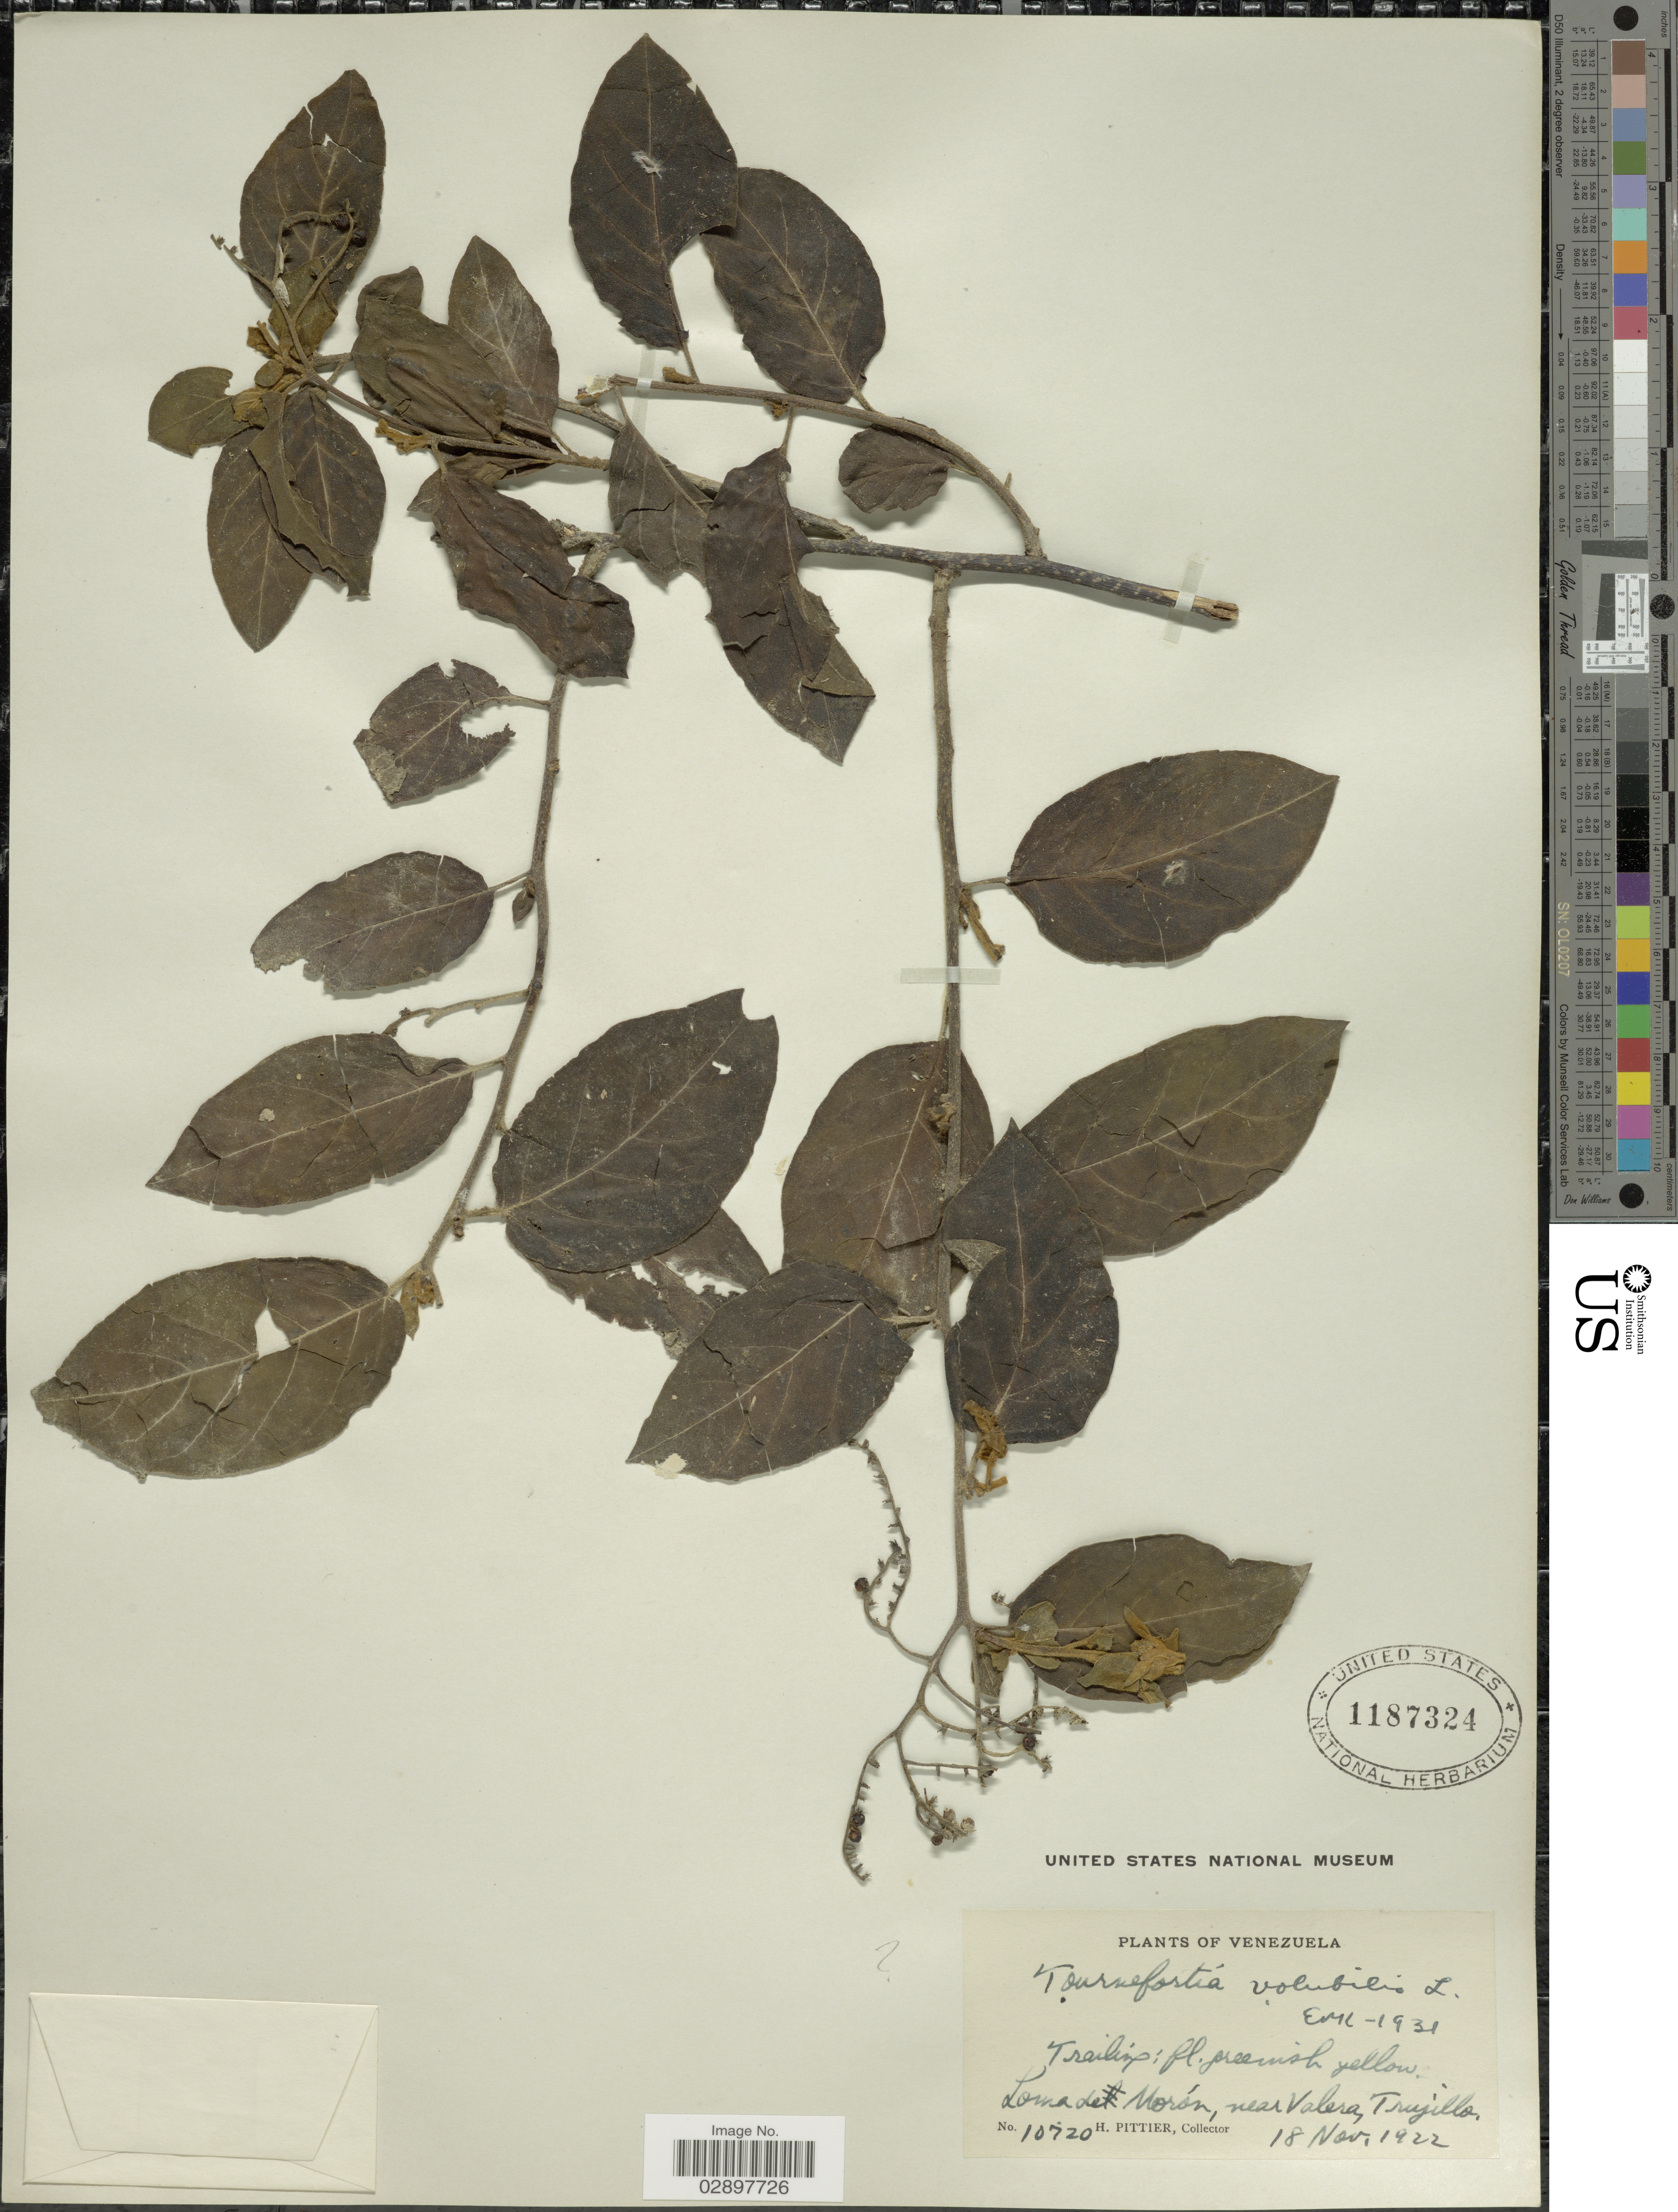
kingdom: Plantae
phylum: Tracheophyta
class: Magnoliopsida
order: Boraginales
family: Heliotropiaceae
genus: Tournefortia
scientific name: Tournefortia sp.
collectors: H. F. Pittier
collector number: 10720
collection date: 1922-11-18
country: Venezuela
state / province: Trujillo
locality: Loma de Morón, near Valera.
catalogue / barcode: US 1187324